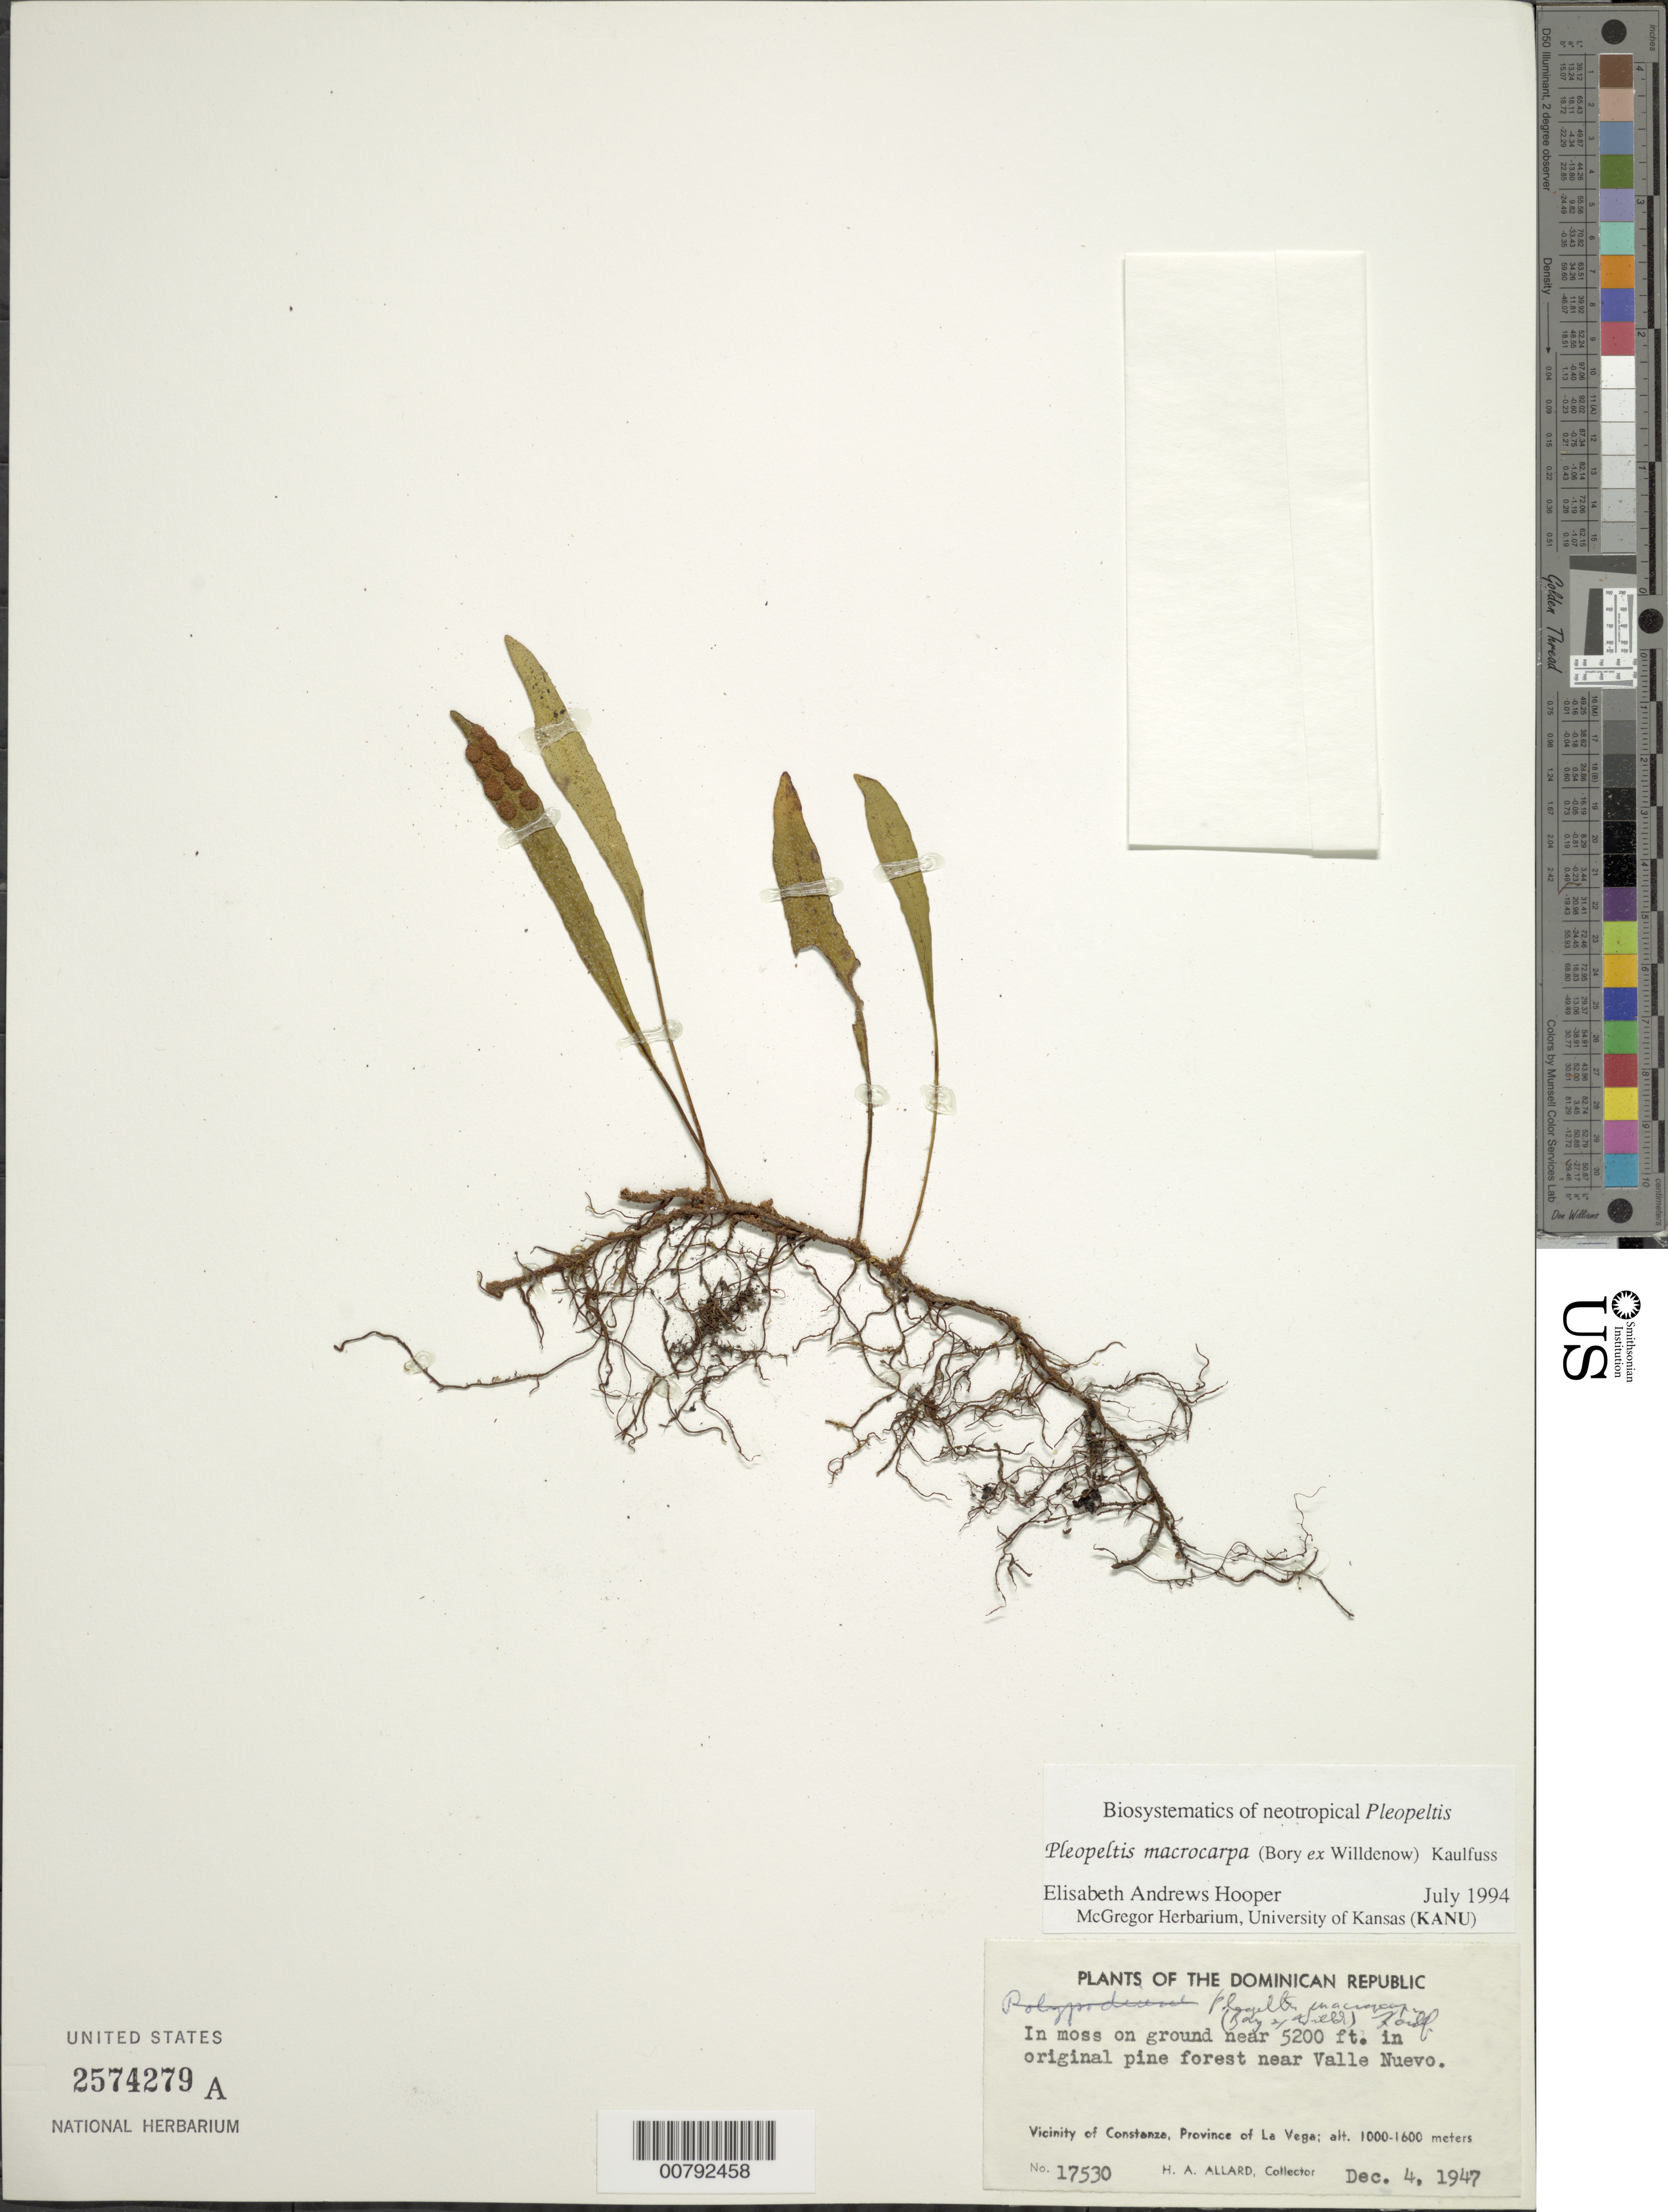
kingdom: Plantae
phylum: Tracheophyta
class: Polypodiopsida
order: Polypodiales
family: Polypodiaceae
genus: Pleopeltis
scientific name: Pleopeltis marginata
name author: A.R. Sm. & Tejero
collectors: H. A. Allard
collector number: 17530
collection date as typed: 04 Dec 1947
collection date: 1947-12-04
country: Dominican Republic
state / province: La Vega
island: Hispaniola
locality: Constanza vicinity, near Valle Nuevo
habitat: Original pine forest, in moss on ground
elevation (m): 1585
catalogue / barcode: US 2574279A